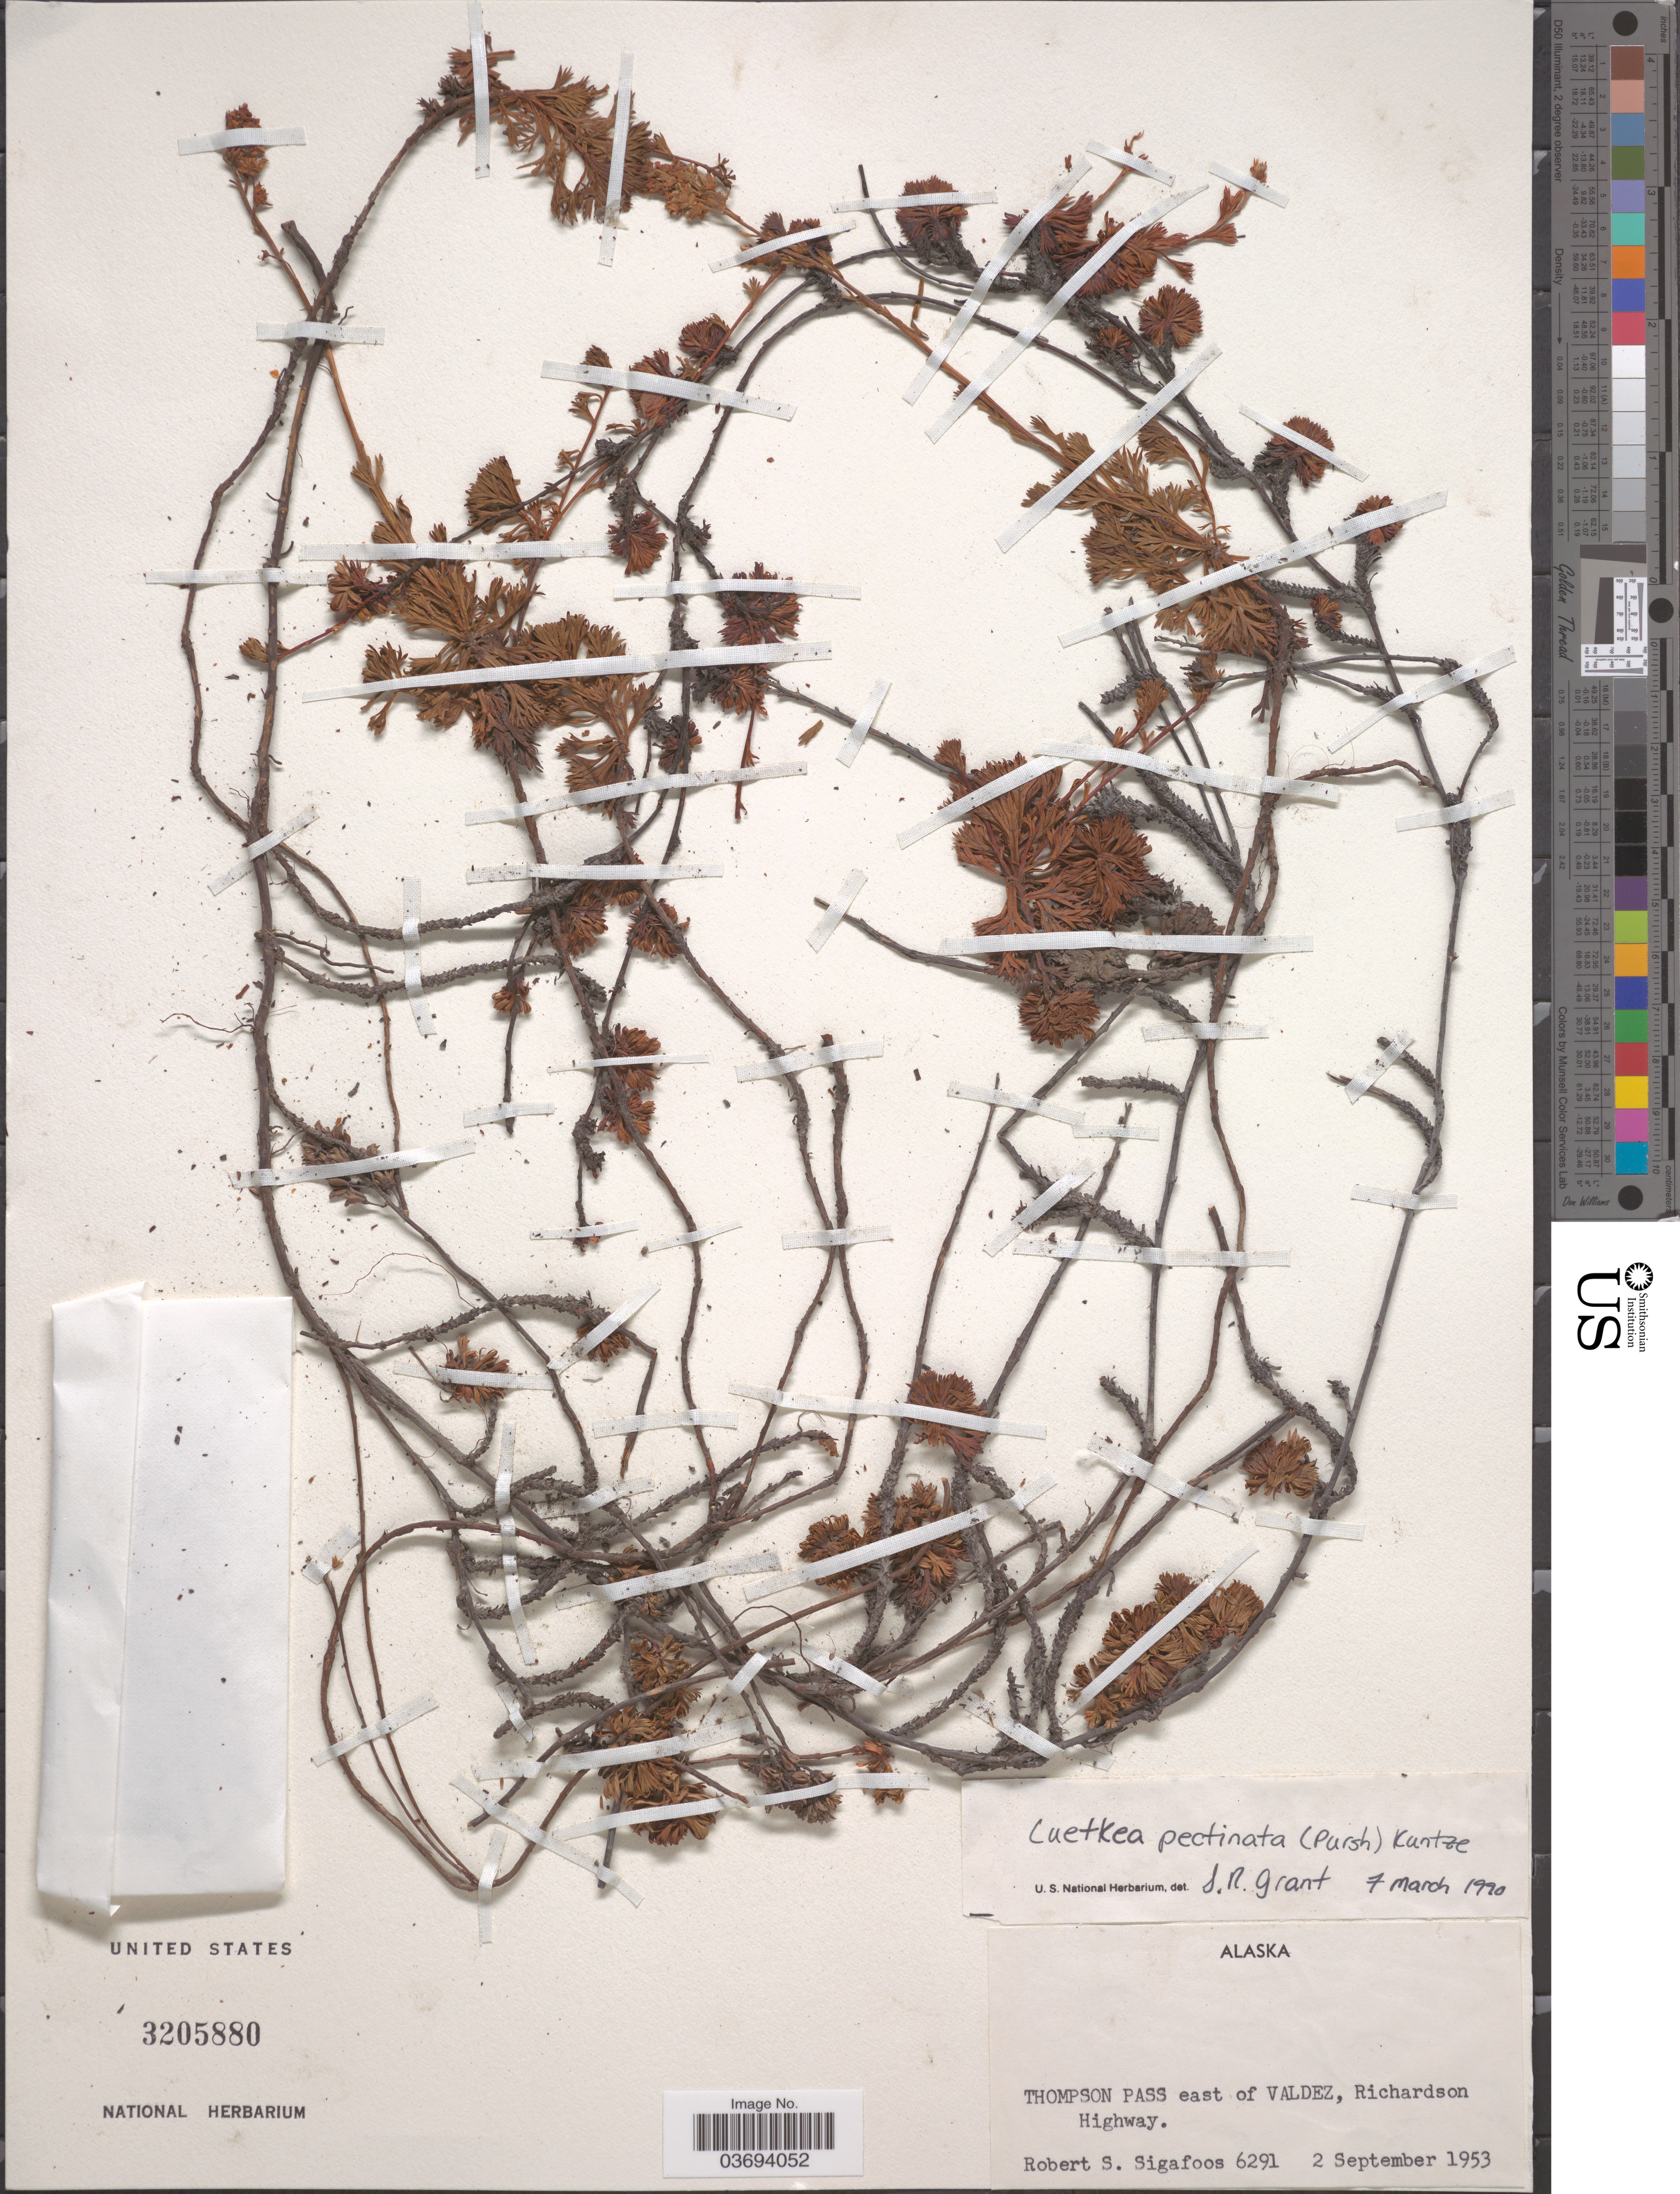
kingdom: Plantae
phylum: Tracheophyta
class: Magnoliopsida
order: Rosales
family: Rosaceae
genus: Luetkea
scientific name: Luetkea pectinata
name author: (Pursh) Kuntze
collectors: R. Sigafoos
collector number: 6291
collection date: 1953-09-02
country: United States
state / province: Alaska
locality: Thompson Pass east of Valdez, Richardson Highway.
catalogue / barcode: US 3205880